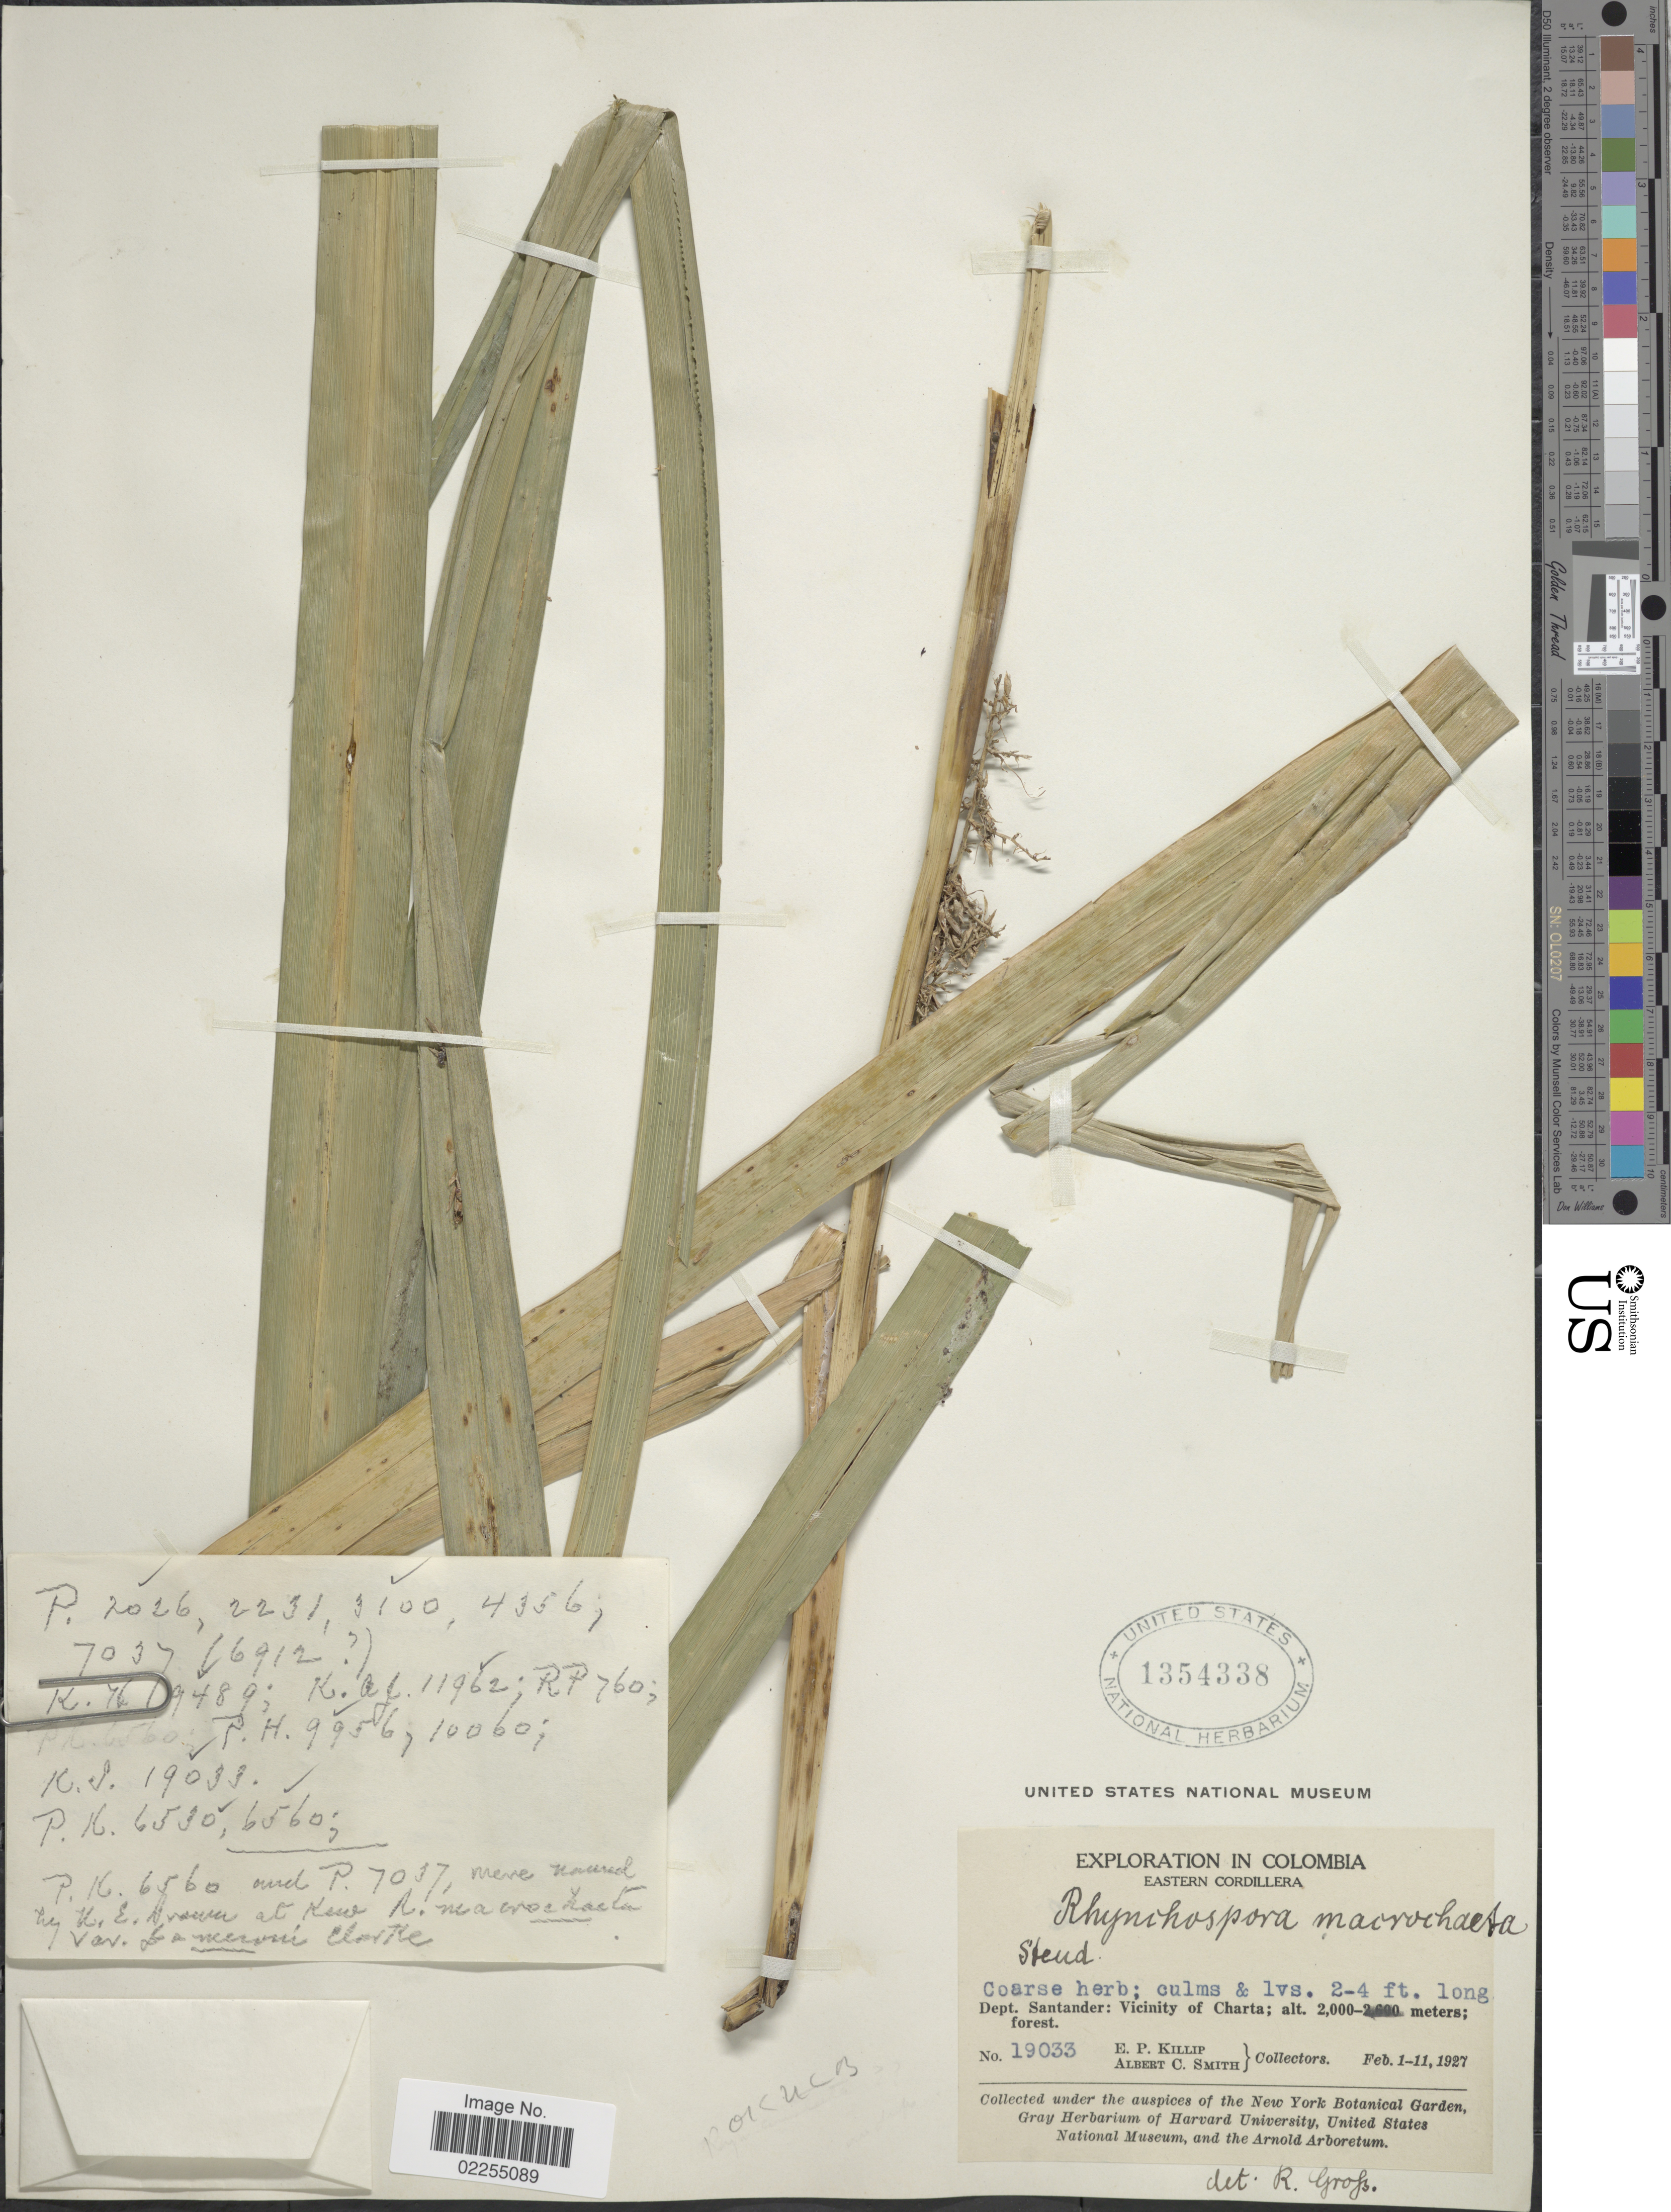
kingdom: Plantae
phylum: Tracheophyta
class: Liliopsida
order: Poales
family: Cyperaceae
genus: Rhynchospora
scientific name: Rhynchospora macrochaeta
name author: Steud. ex Boeckeler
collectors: E. P. Killip & A. C. Smith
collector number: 19033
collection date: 1927-02-01/1927-02-11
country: Colombia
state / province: Santander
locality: Eastern Cordillera, vicinity of Charta; forest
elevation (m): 2000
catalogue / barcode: US 1354338